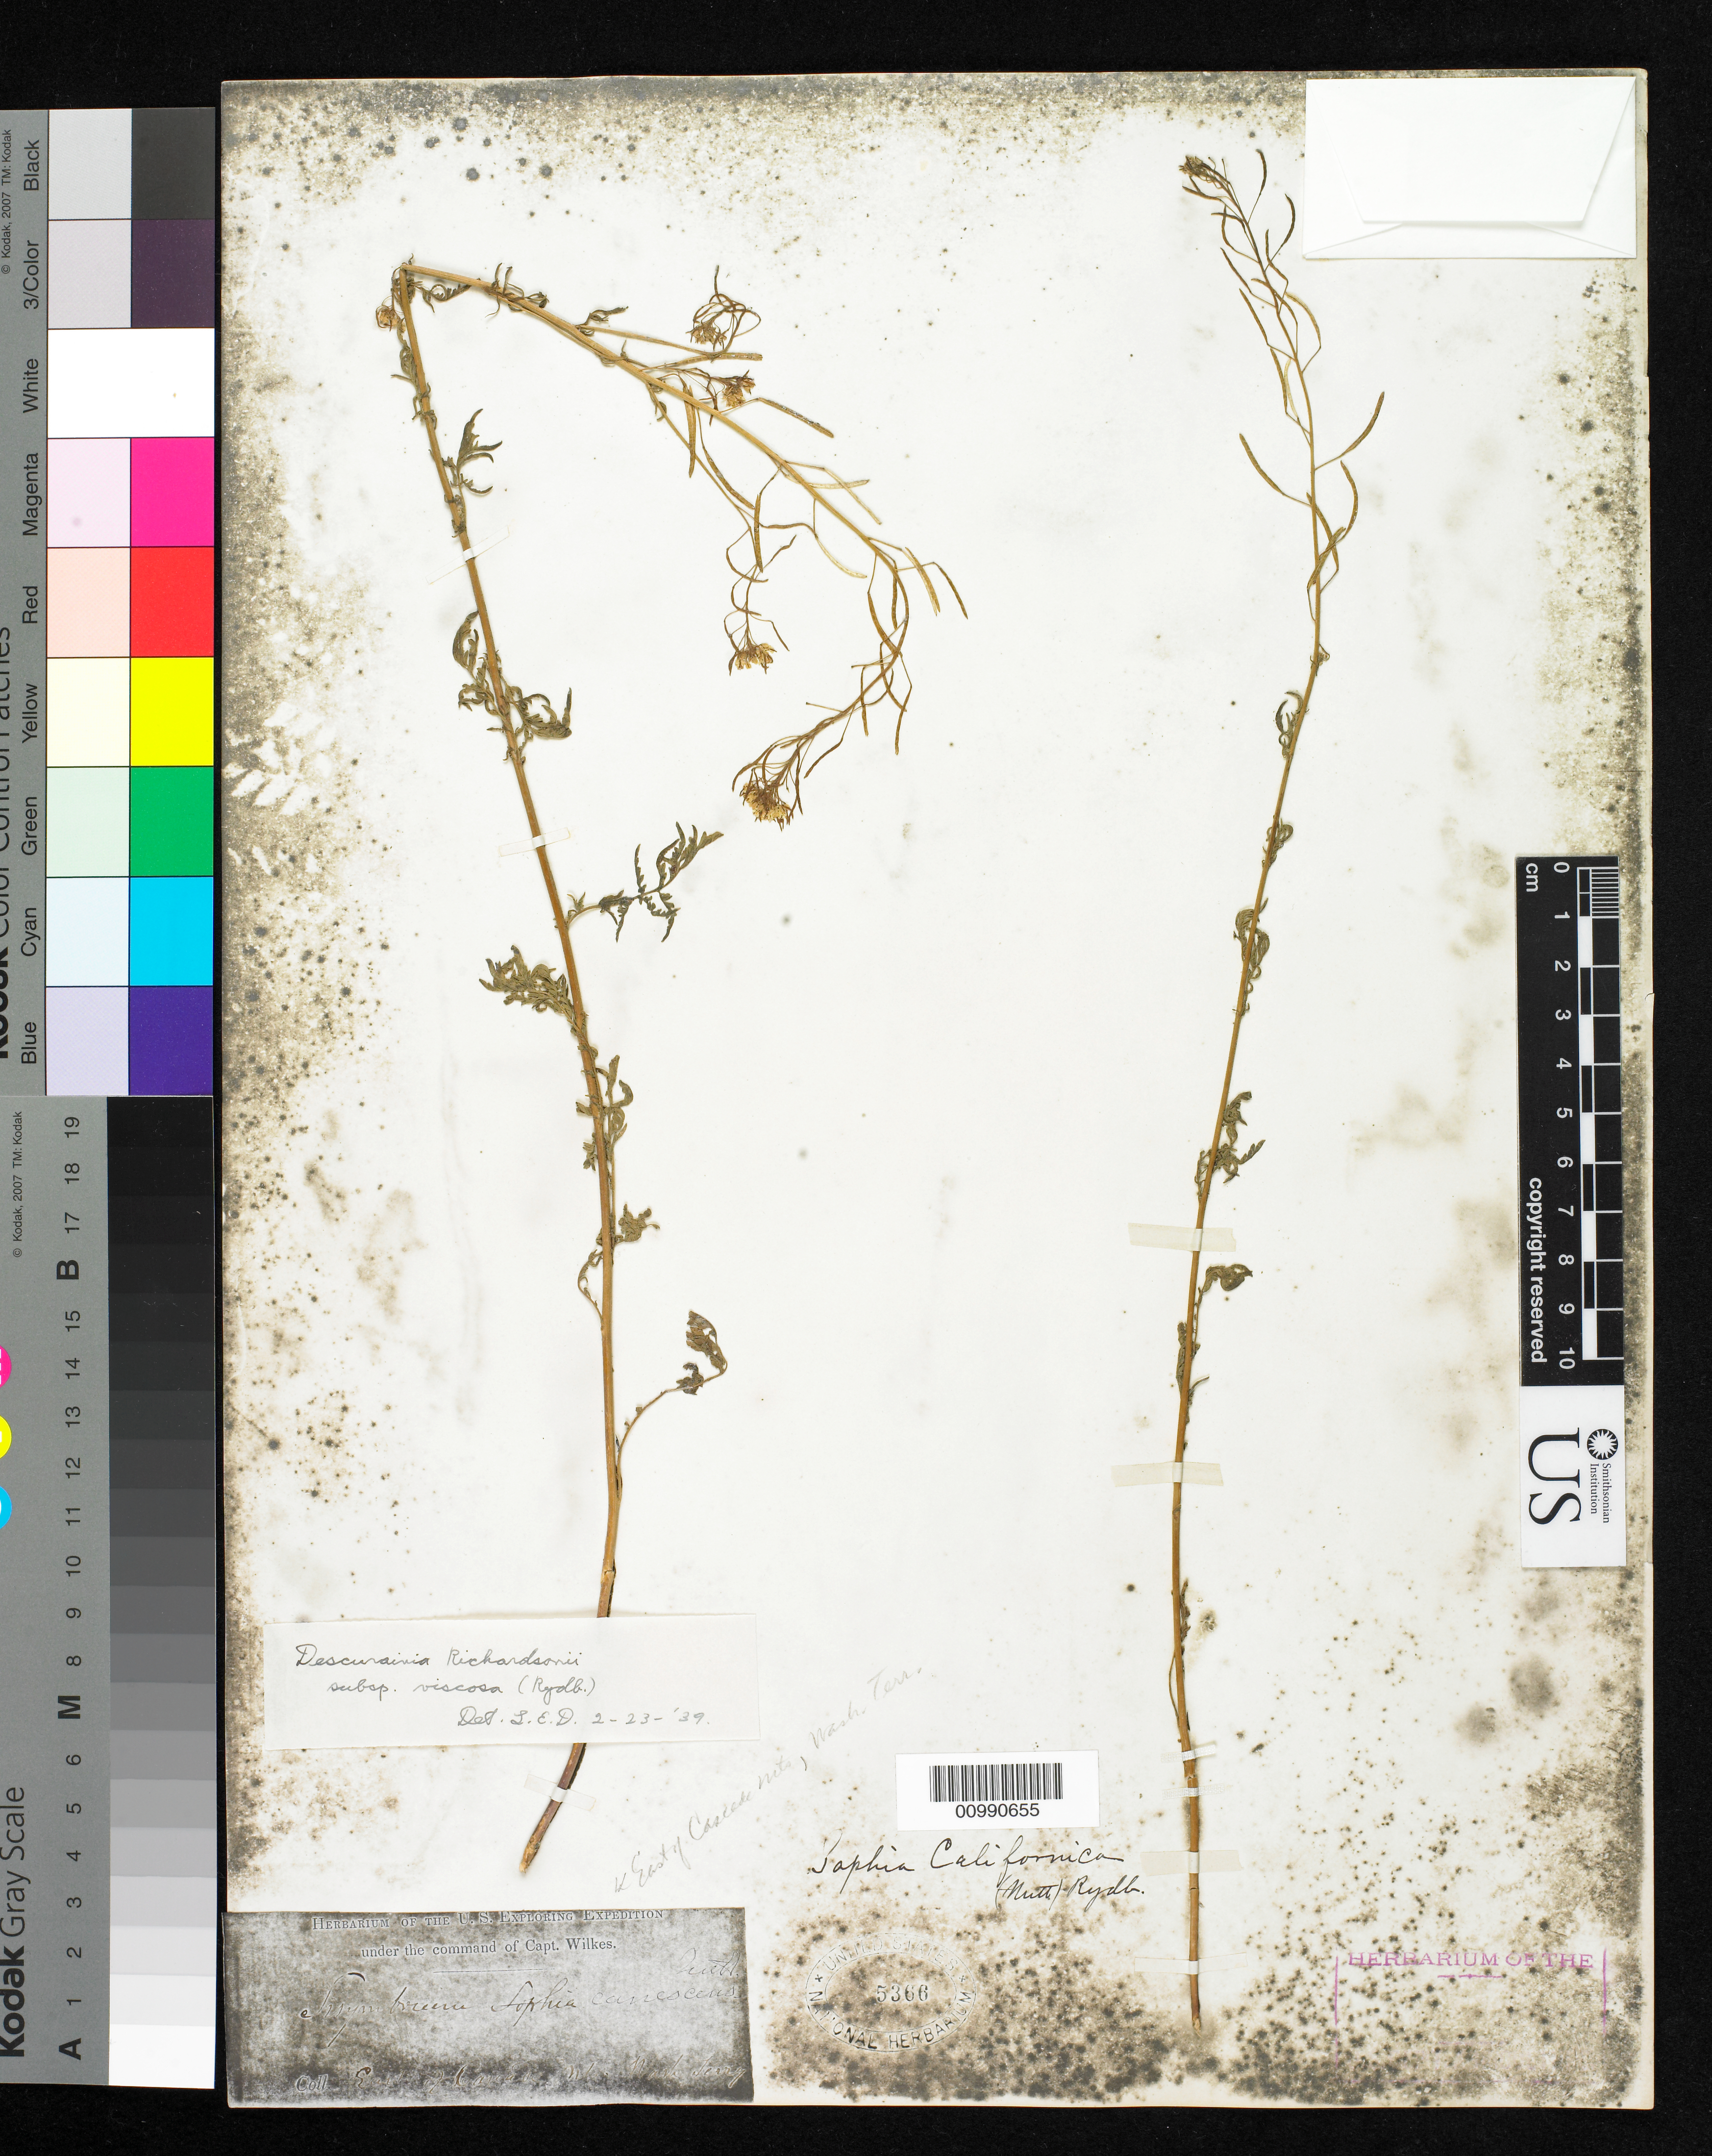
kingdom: Plantae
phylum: Tracheophyta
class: Magnoliopsida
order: Brassicales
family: Brassicaceae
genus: Descurainia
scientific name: Descurainia richardsonii subsp. viscosa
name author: (Rydb.) Detling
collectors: Wilkes Explor. Exped.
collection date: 1838/1842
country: United States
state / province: Washington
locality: East of Cascade Mts.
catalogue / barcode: US 5366